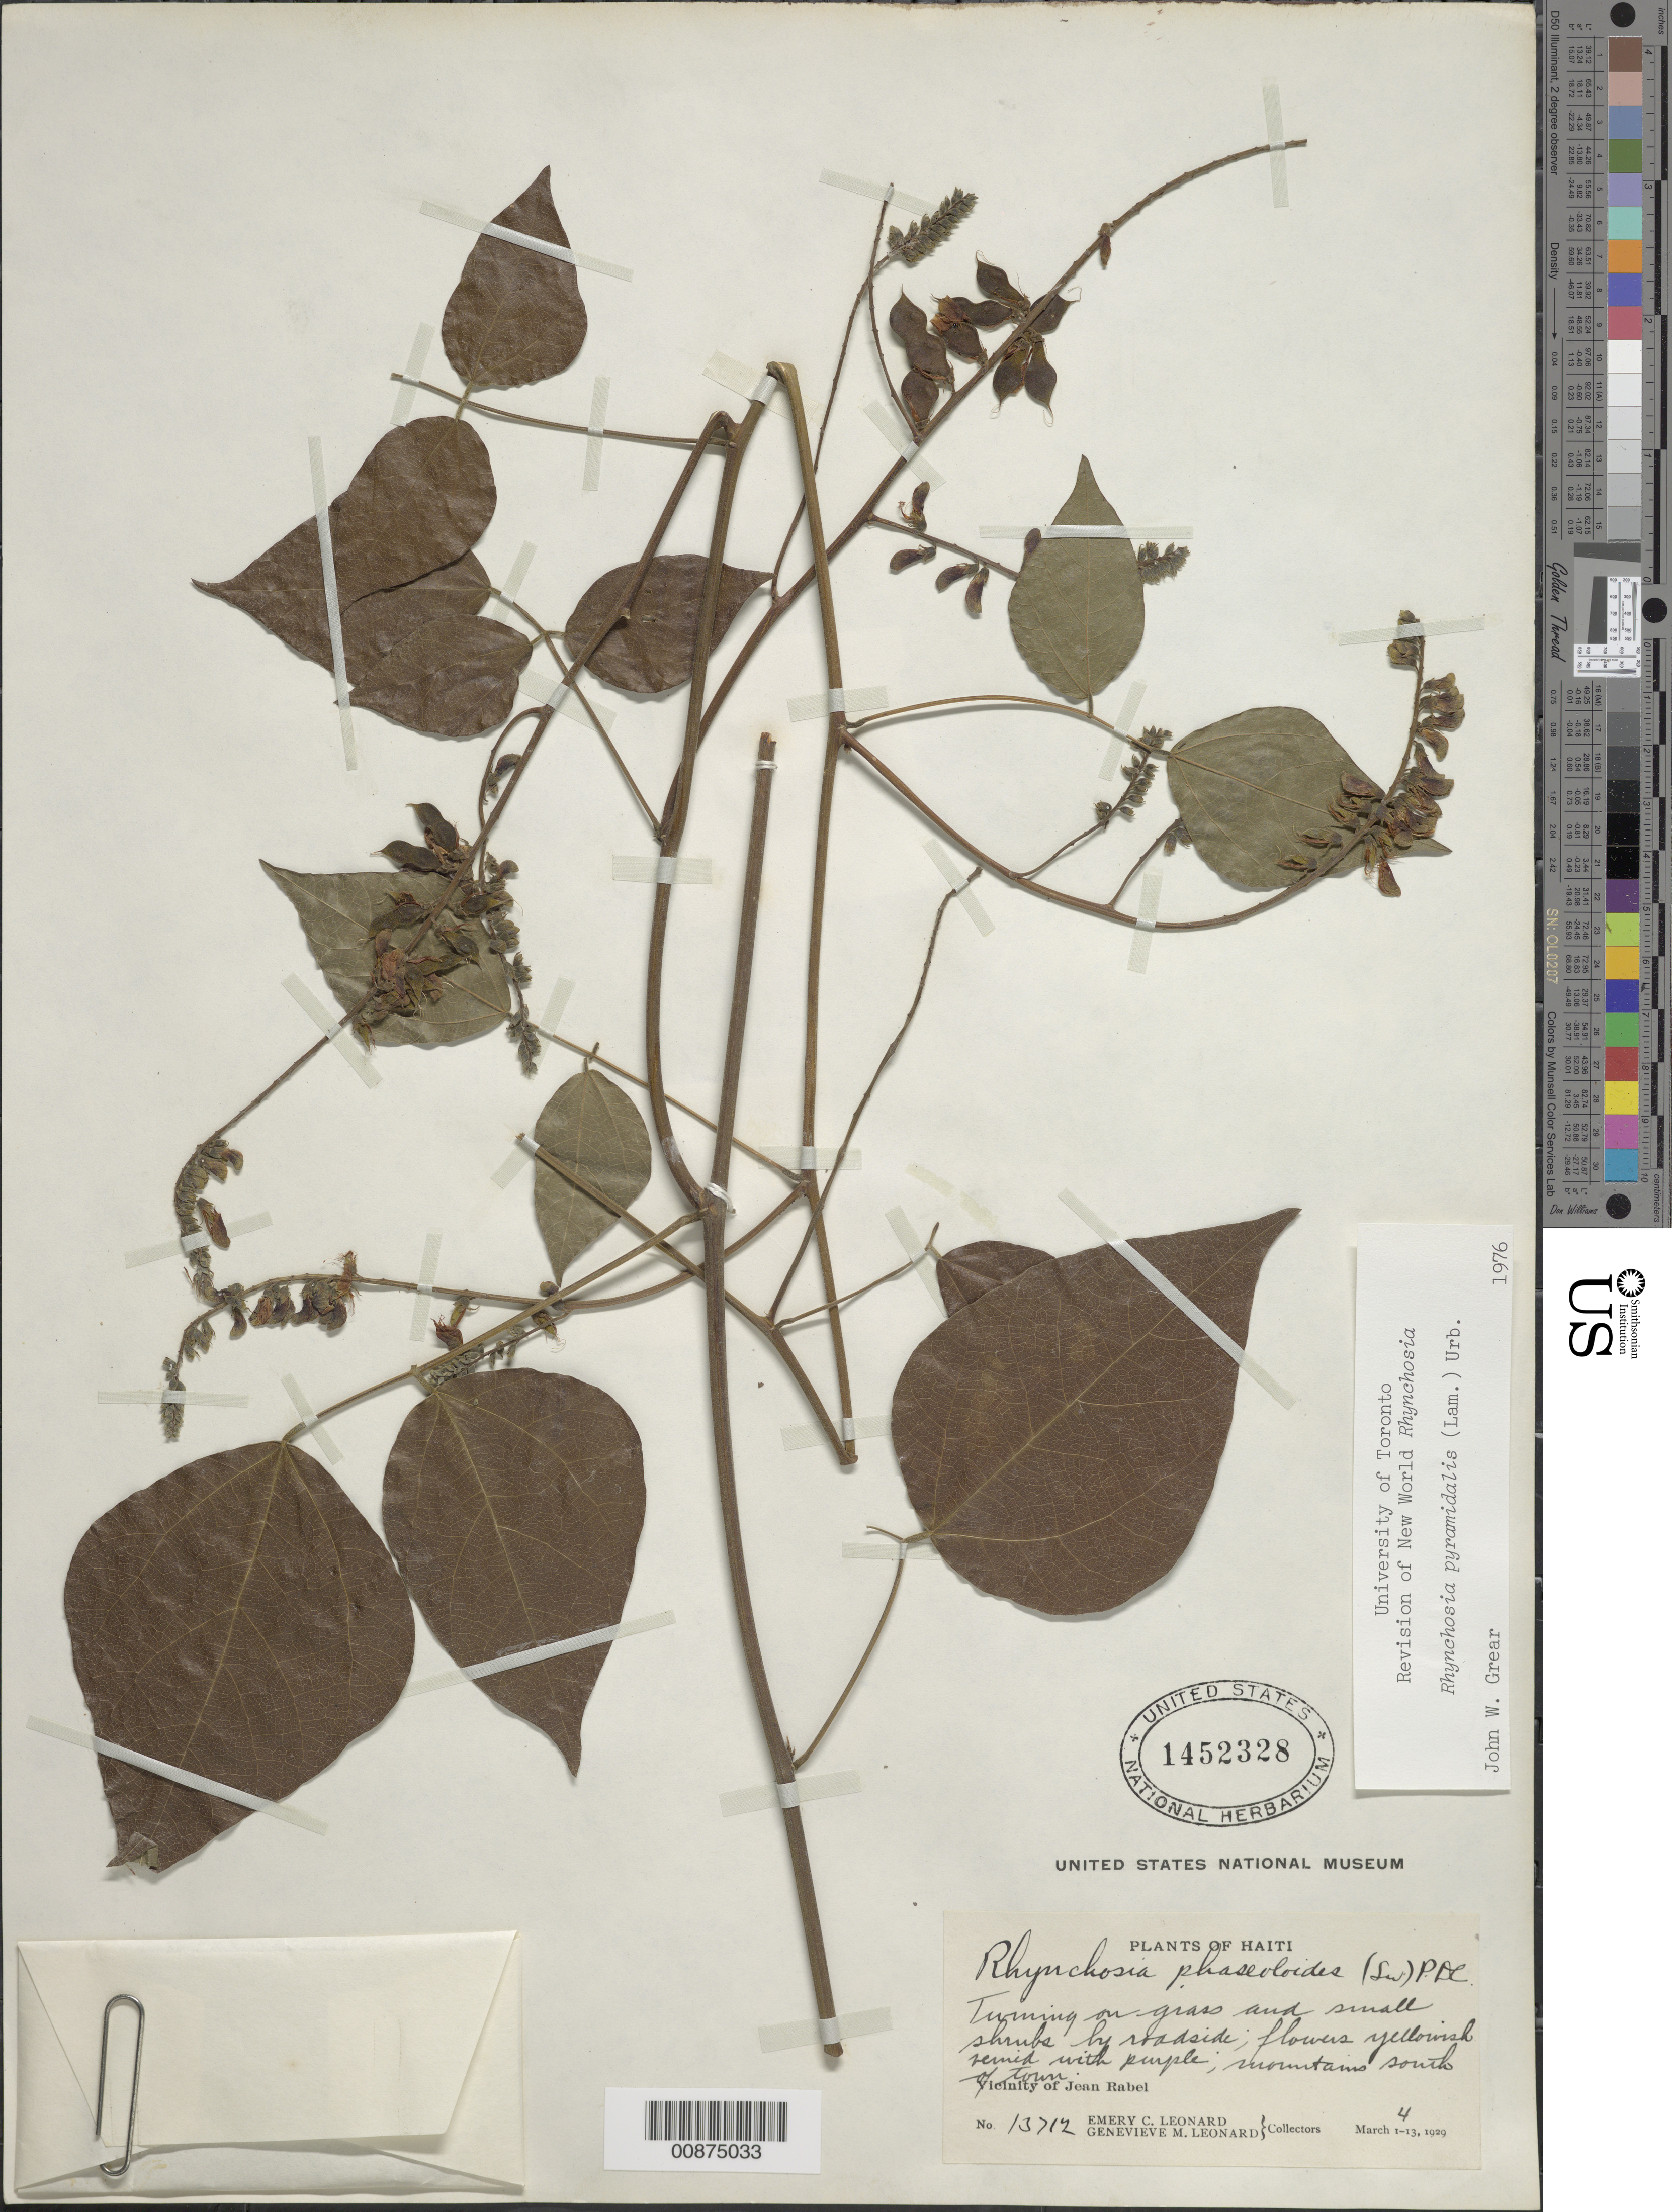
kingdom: Plantae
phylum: Tracheophyta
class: Magnoliopsida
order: Fabales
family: Fabaceae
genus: Rhynchosia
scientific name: Rhynchosia pyramidalis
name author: (Lam.) Urb.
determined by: Grear, J. W., Jr.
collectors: E. C. Leonard & G. M. Leonard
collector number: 13712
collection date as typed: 04 Mar 1929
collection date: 1929-03-04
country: Haiti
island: Hispaniola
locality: Mountains south of Jean Rabel.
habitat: Twining on grass and small shrubs by roadside. Mountains.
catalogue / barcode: US 1452328